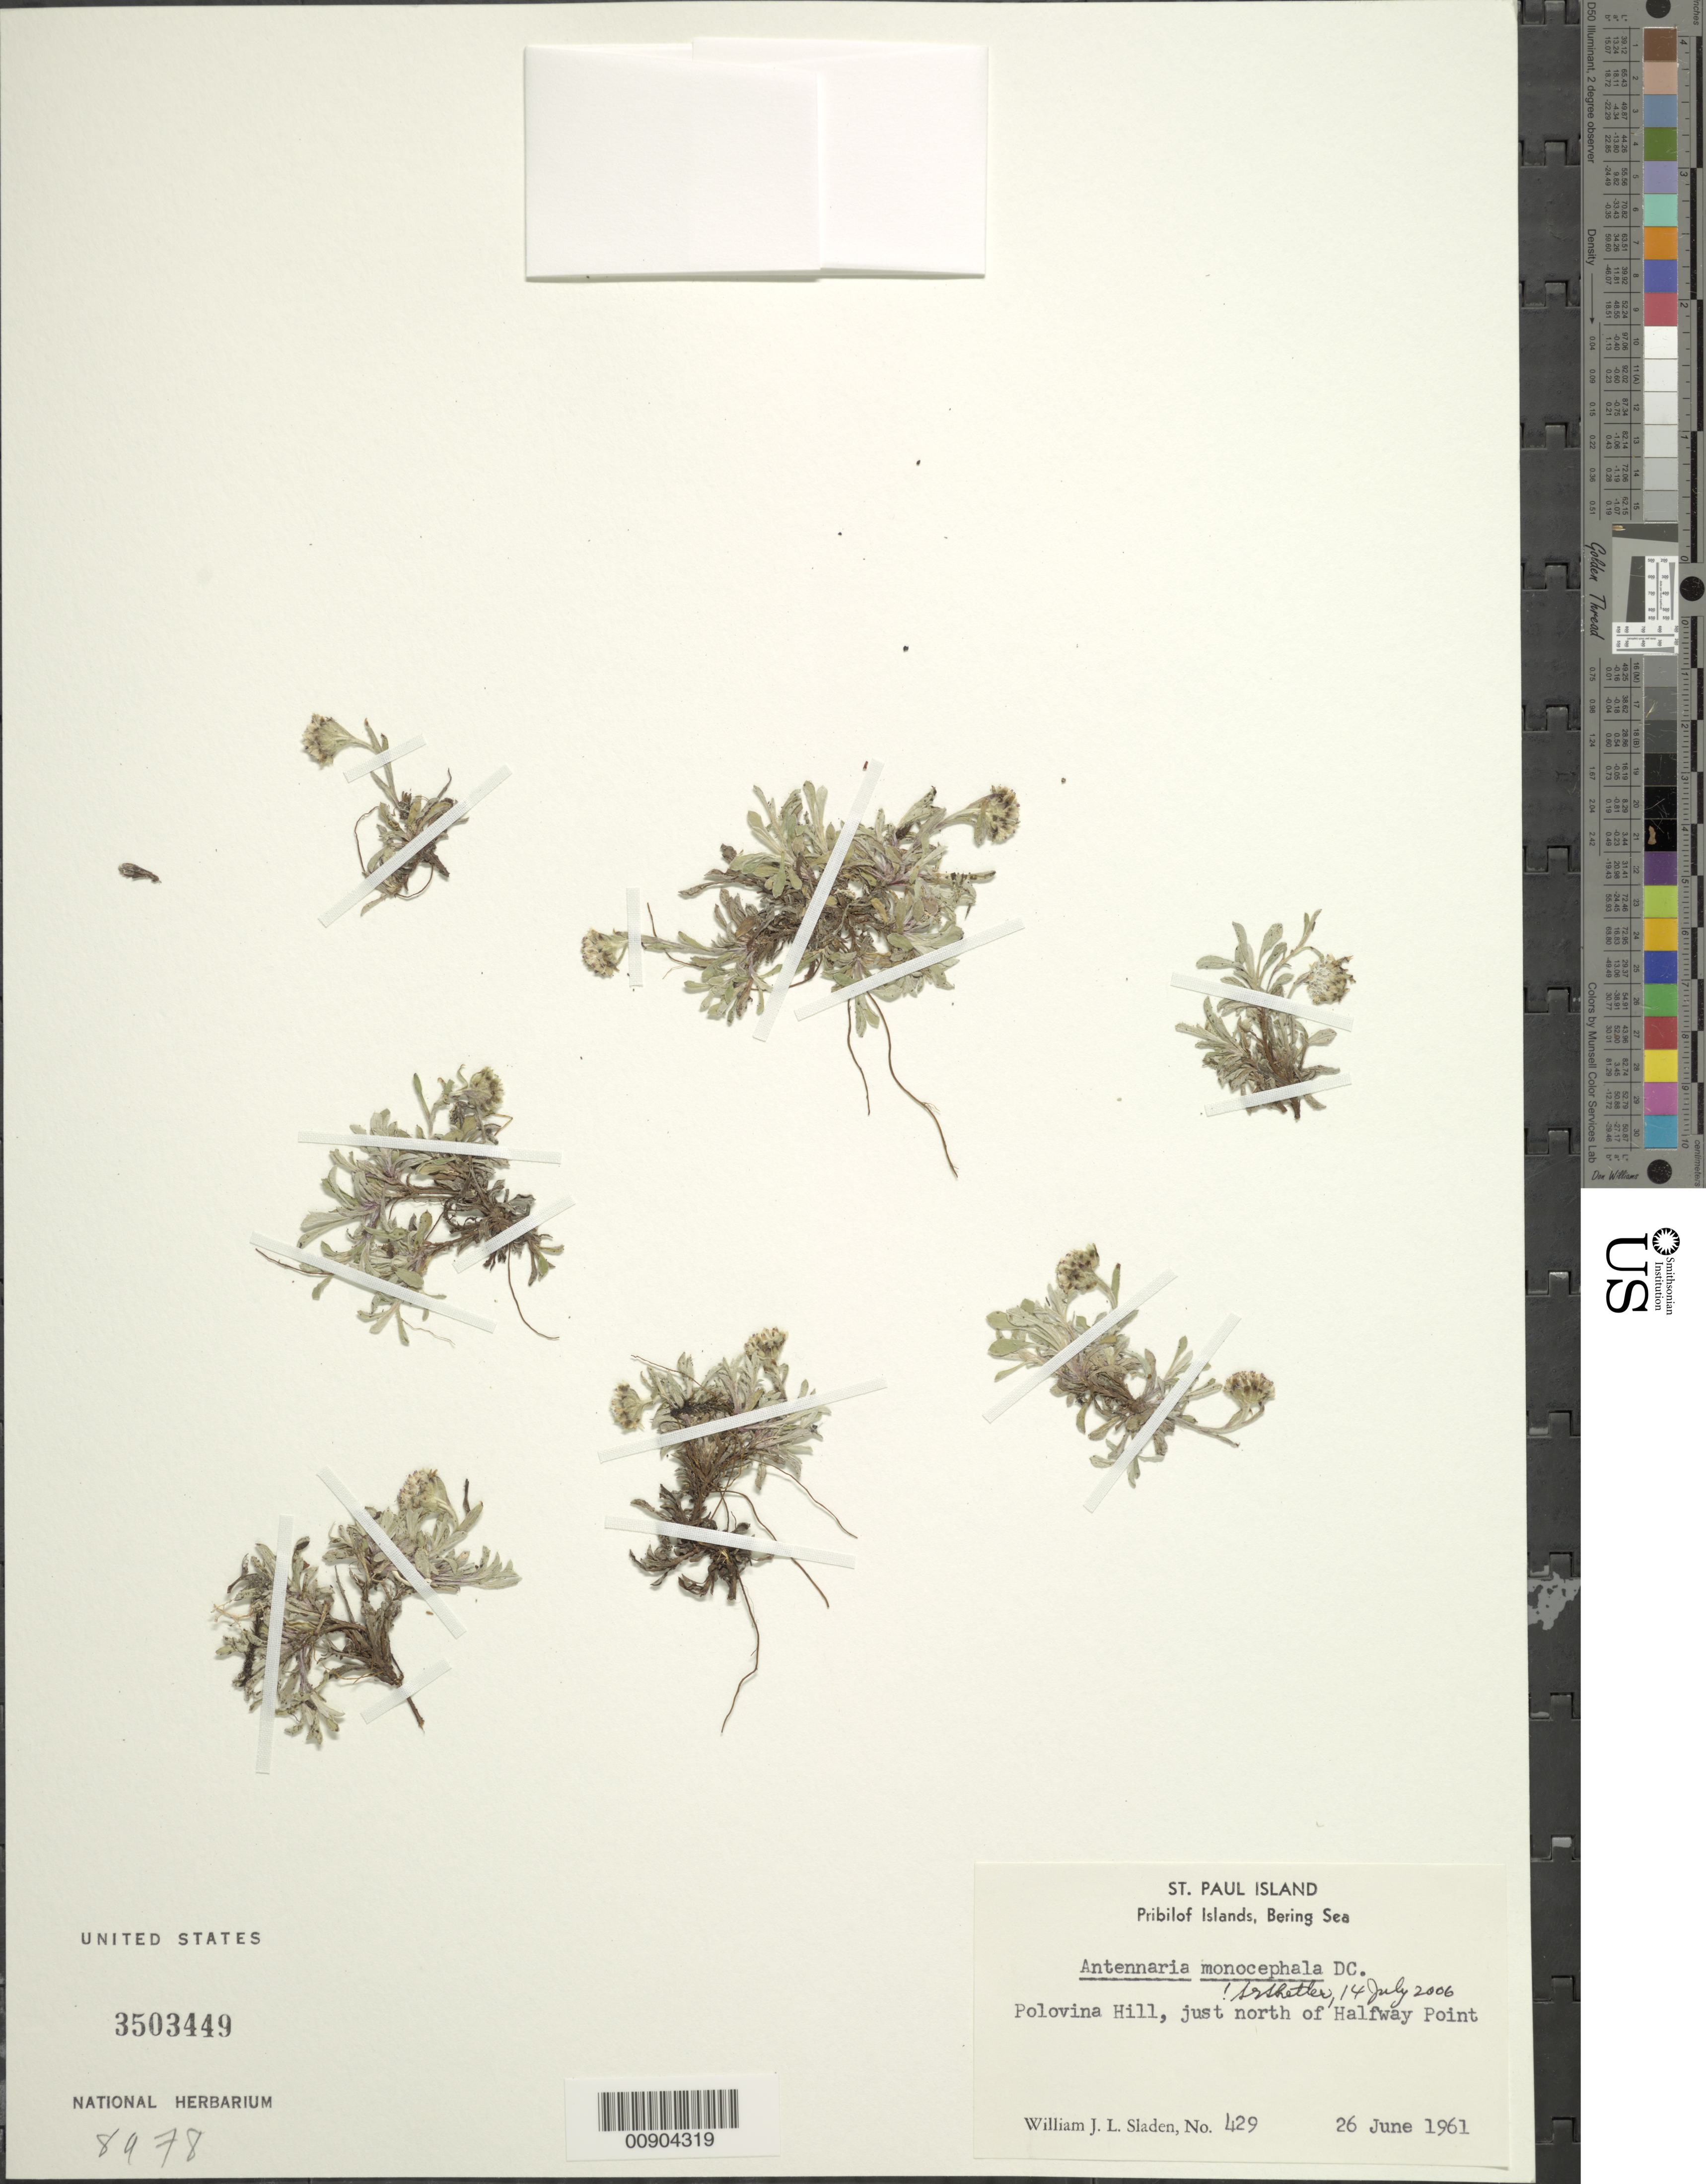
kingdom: Plantae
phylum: Tracheophyta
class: Magnoliopsida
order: Asterales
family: Asteraceae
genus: Antennaria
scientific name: Antennaria monocephala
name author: DC.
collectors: W. Sladen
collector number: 429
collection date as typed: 26 Jun 1961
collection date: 1961-06-26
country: United States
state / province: Alaska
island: St. Paul Island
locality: Polovina Hill, just north of Halfway Point., Bering Sea, Pribilof Islands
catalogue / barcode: US 3503449